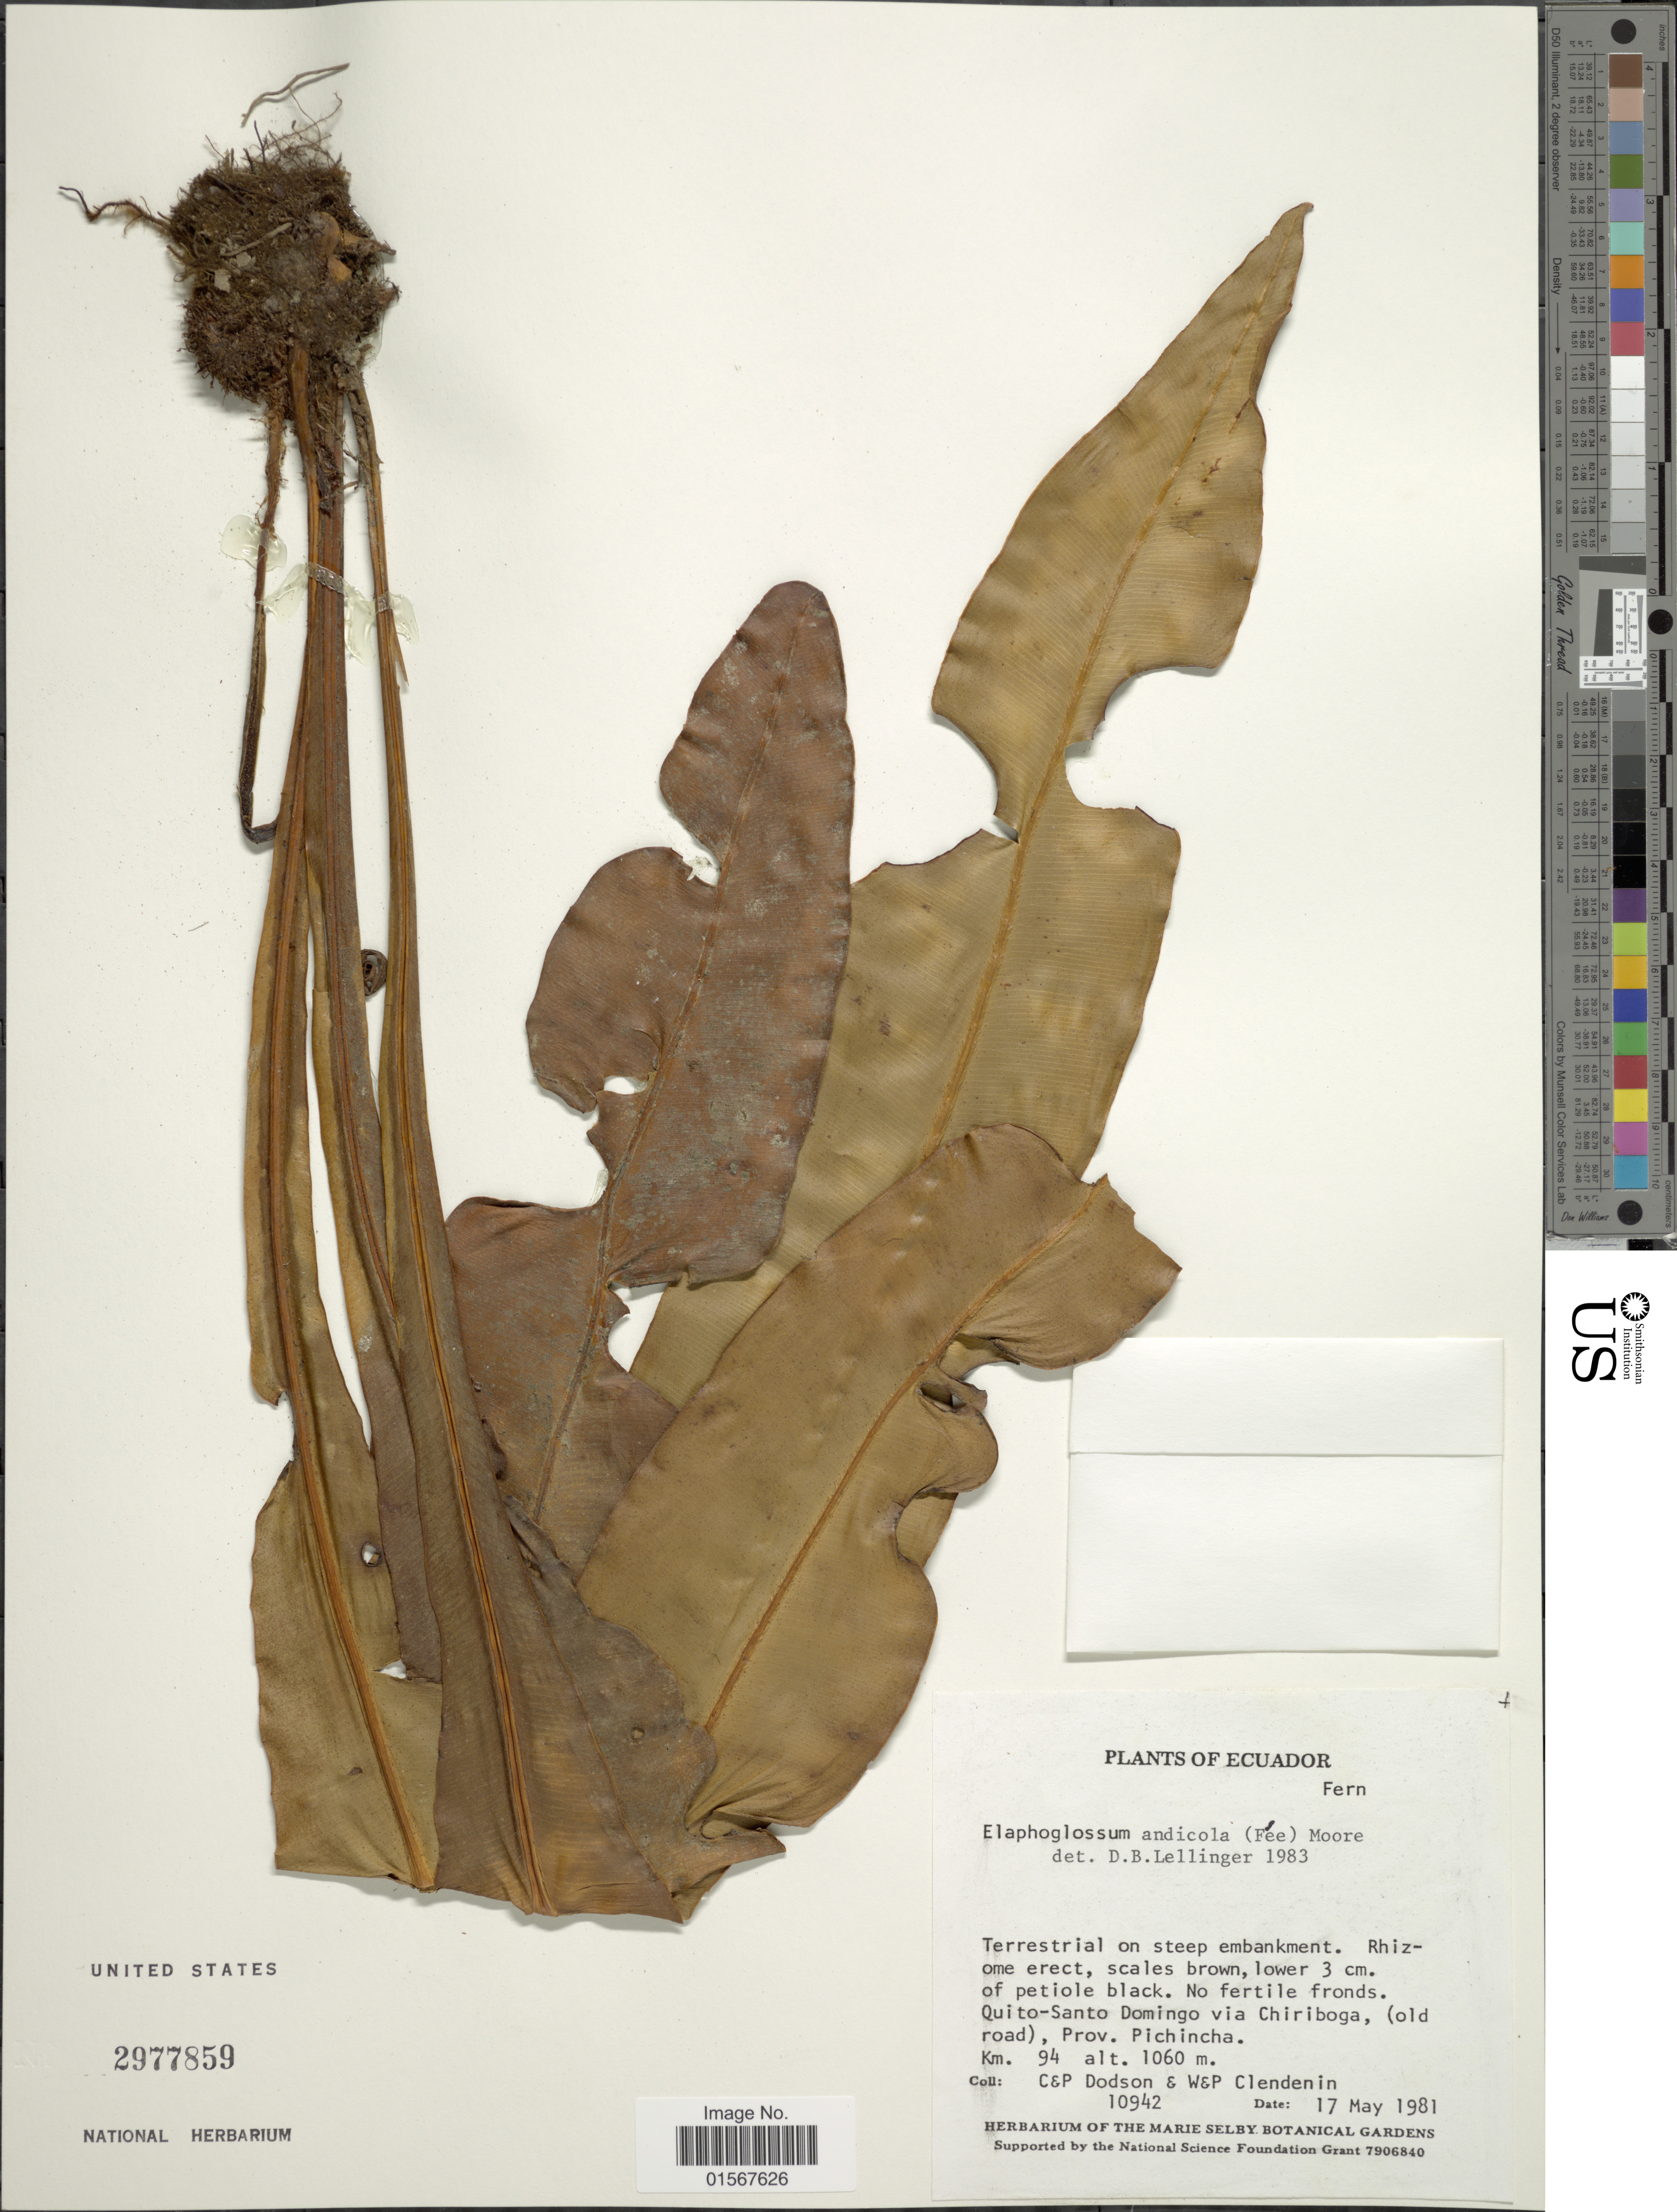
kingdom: Plantae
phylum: Tracheophyta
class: Polypodiopsida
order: Polypodiales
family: Dryopteridaceae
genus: Elaphoglossum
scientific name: Elaphoglossum sporadolepis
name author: (Kunze ex Kuhn) T. Moore ex C. Chr.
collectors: C. Dodson, P. M. Dodson, W. Clendenin & P. Clendenin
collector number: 10942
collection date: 1981-05-17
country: Ecuador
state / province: Pichincha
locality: Quito-Santo Domingo via Chiriboga, (old road), Prov. Pichincha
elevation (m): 1060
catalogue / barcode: US 2977859